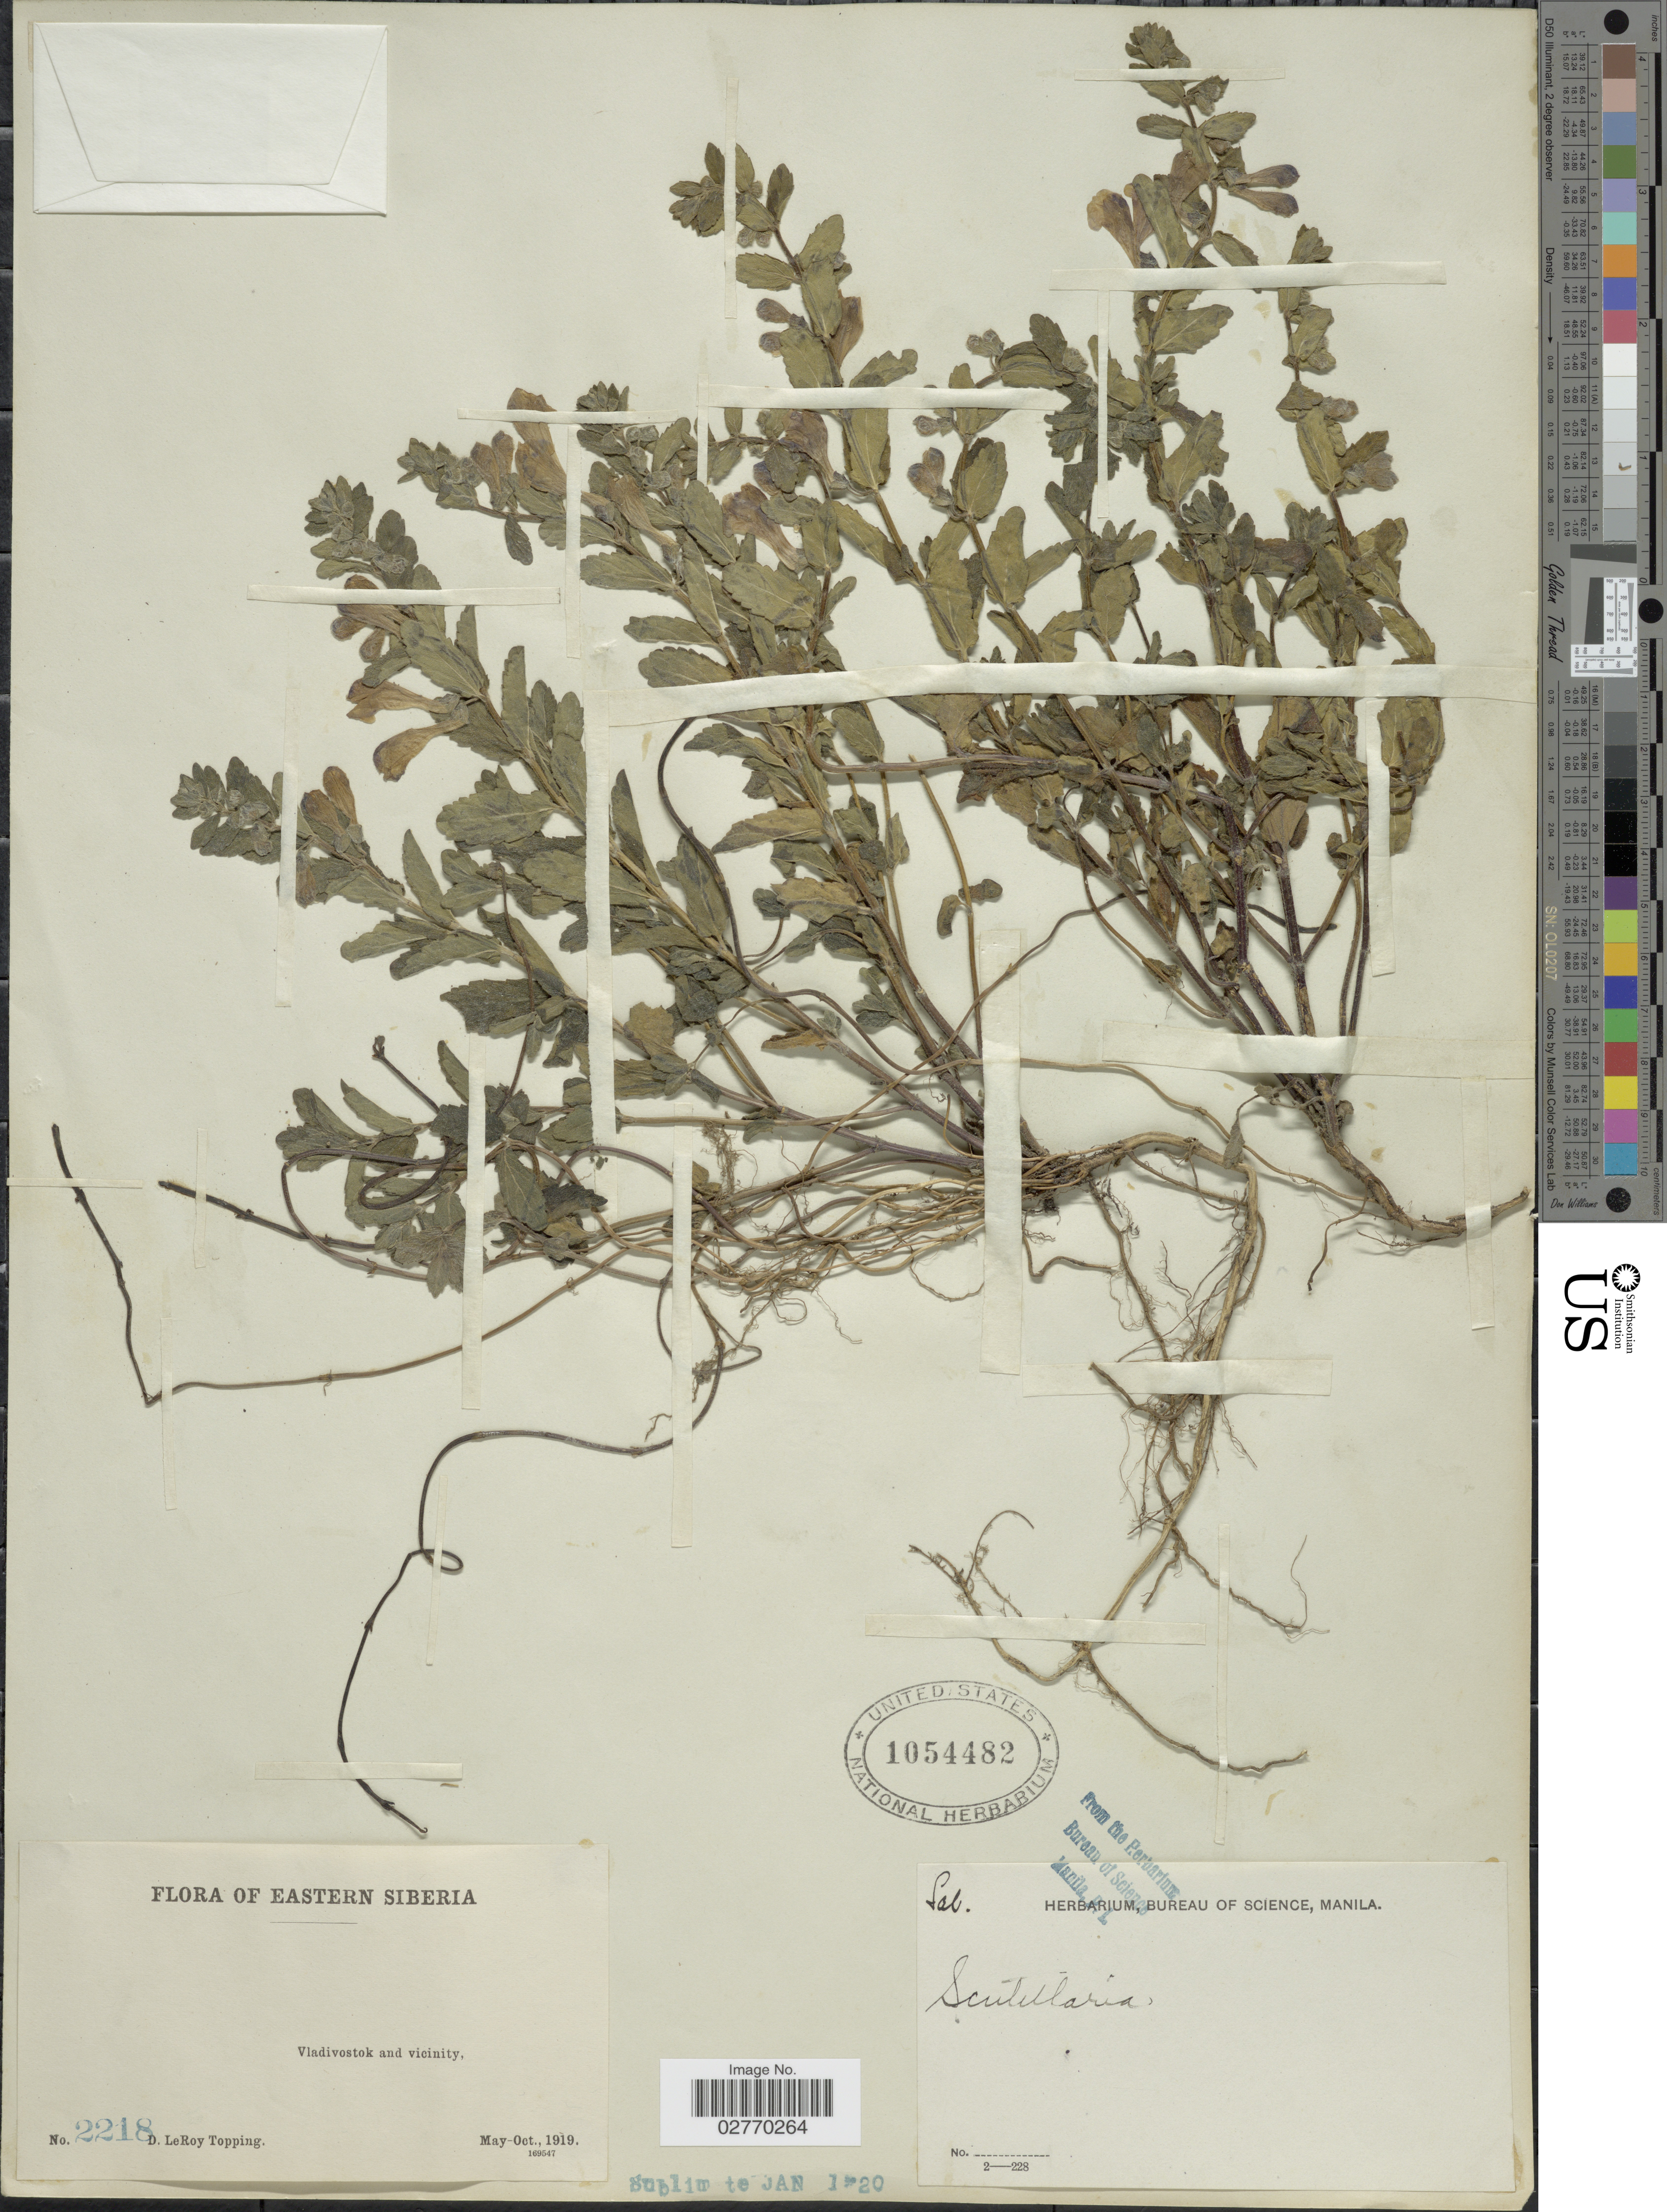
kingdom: Plantae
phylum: Tracheophyta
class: Magnoliopsida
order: Lamiales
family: Lamiaceae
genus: Scutellaria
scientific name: Scutellaria sp.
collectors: D. L. Topping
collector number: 2218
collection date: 1919-05/1919-10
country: Russian Federation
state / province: Primorsky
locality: Eastern Siberia. Vladivostok and vicinity.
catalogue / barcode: US 1054482